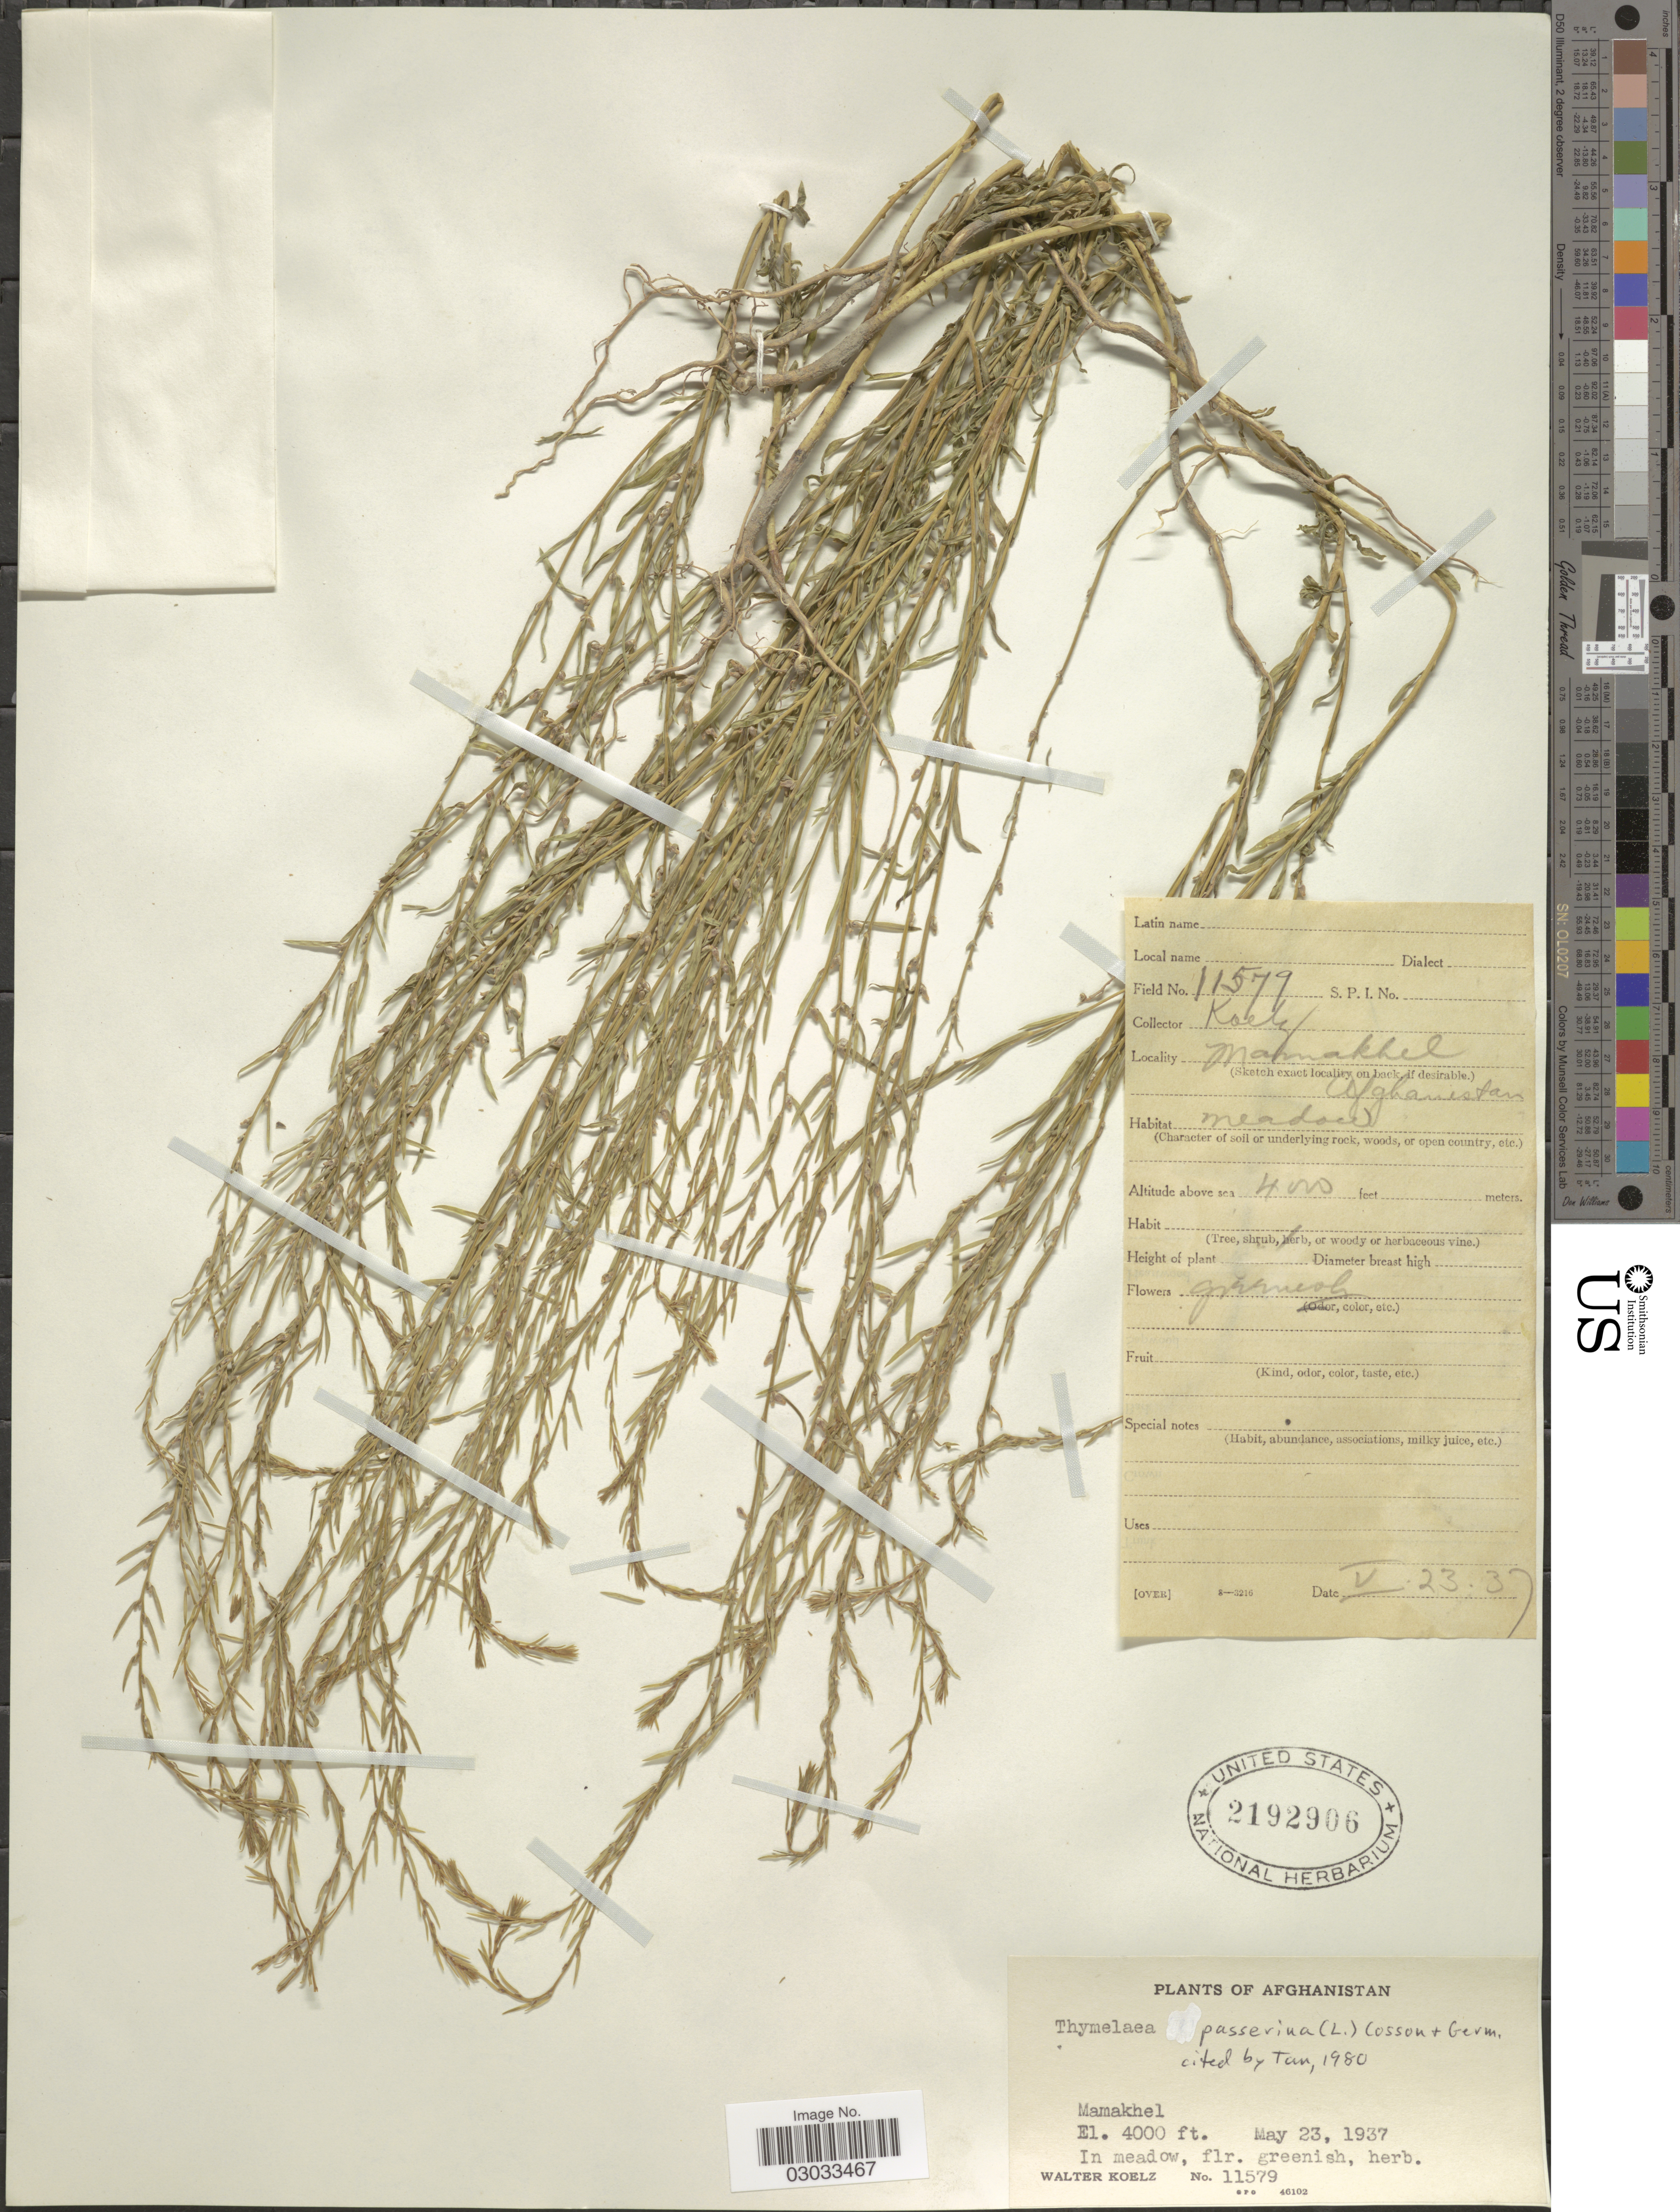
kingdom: Plantae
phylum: Tracheophyta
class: Magnoliopsida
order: Malvales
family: Thymelaeaceae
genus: Thymelaea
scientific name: Thymelaea passerina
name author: (L.) Coss. & Germ.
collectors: W. N. Koelz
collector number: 11579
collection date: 1937-05-23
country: Afghanistan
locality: Mamakhel.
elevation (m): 1219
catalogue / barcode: US 2192906